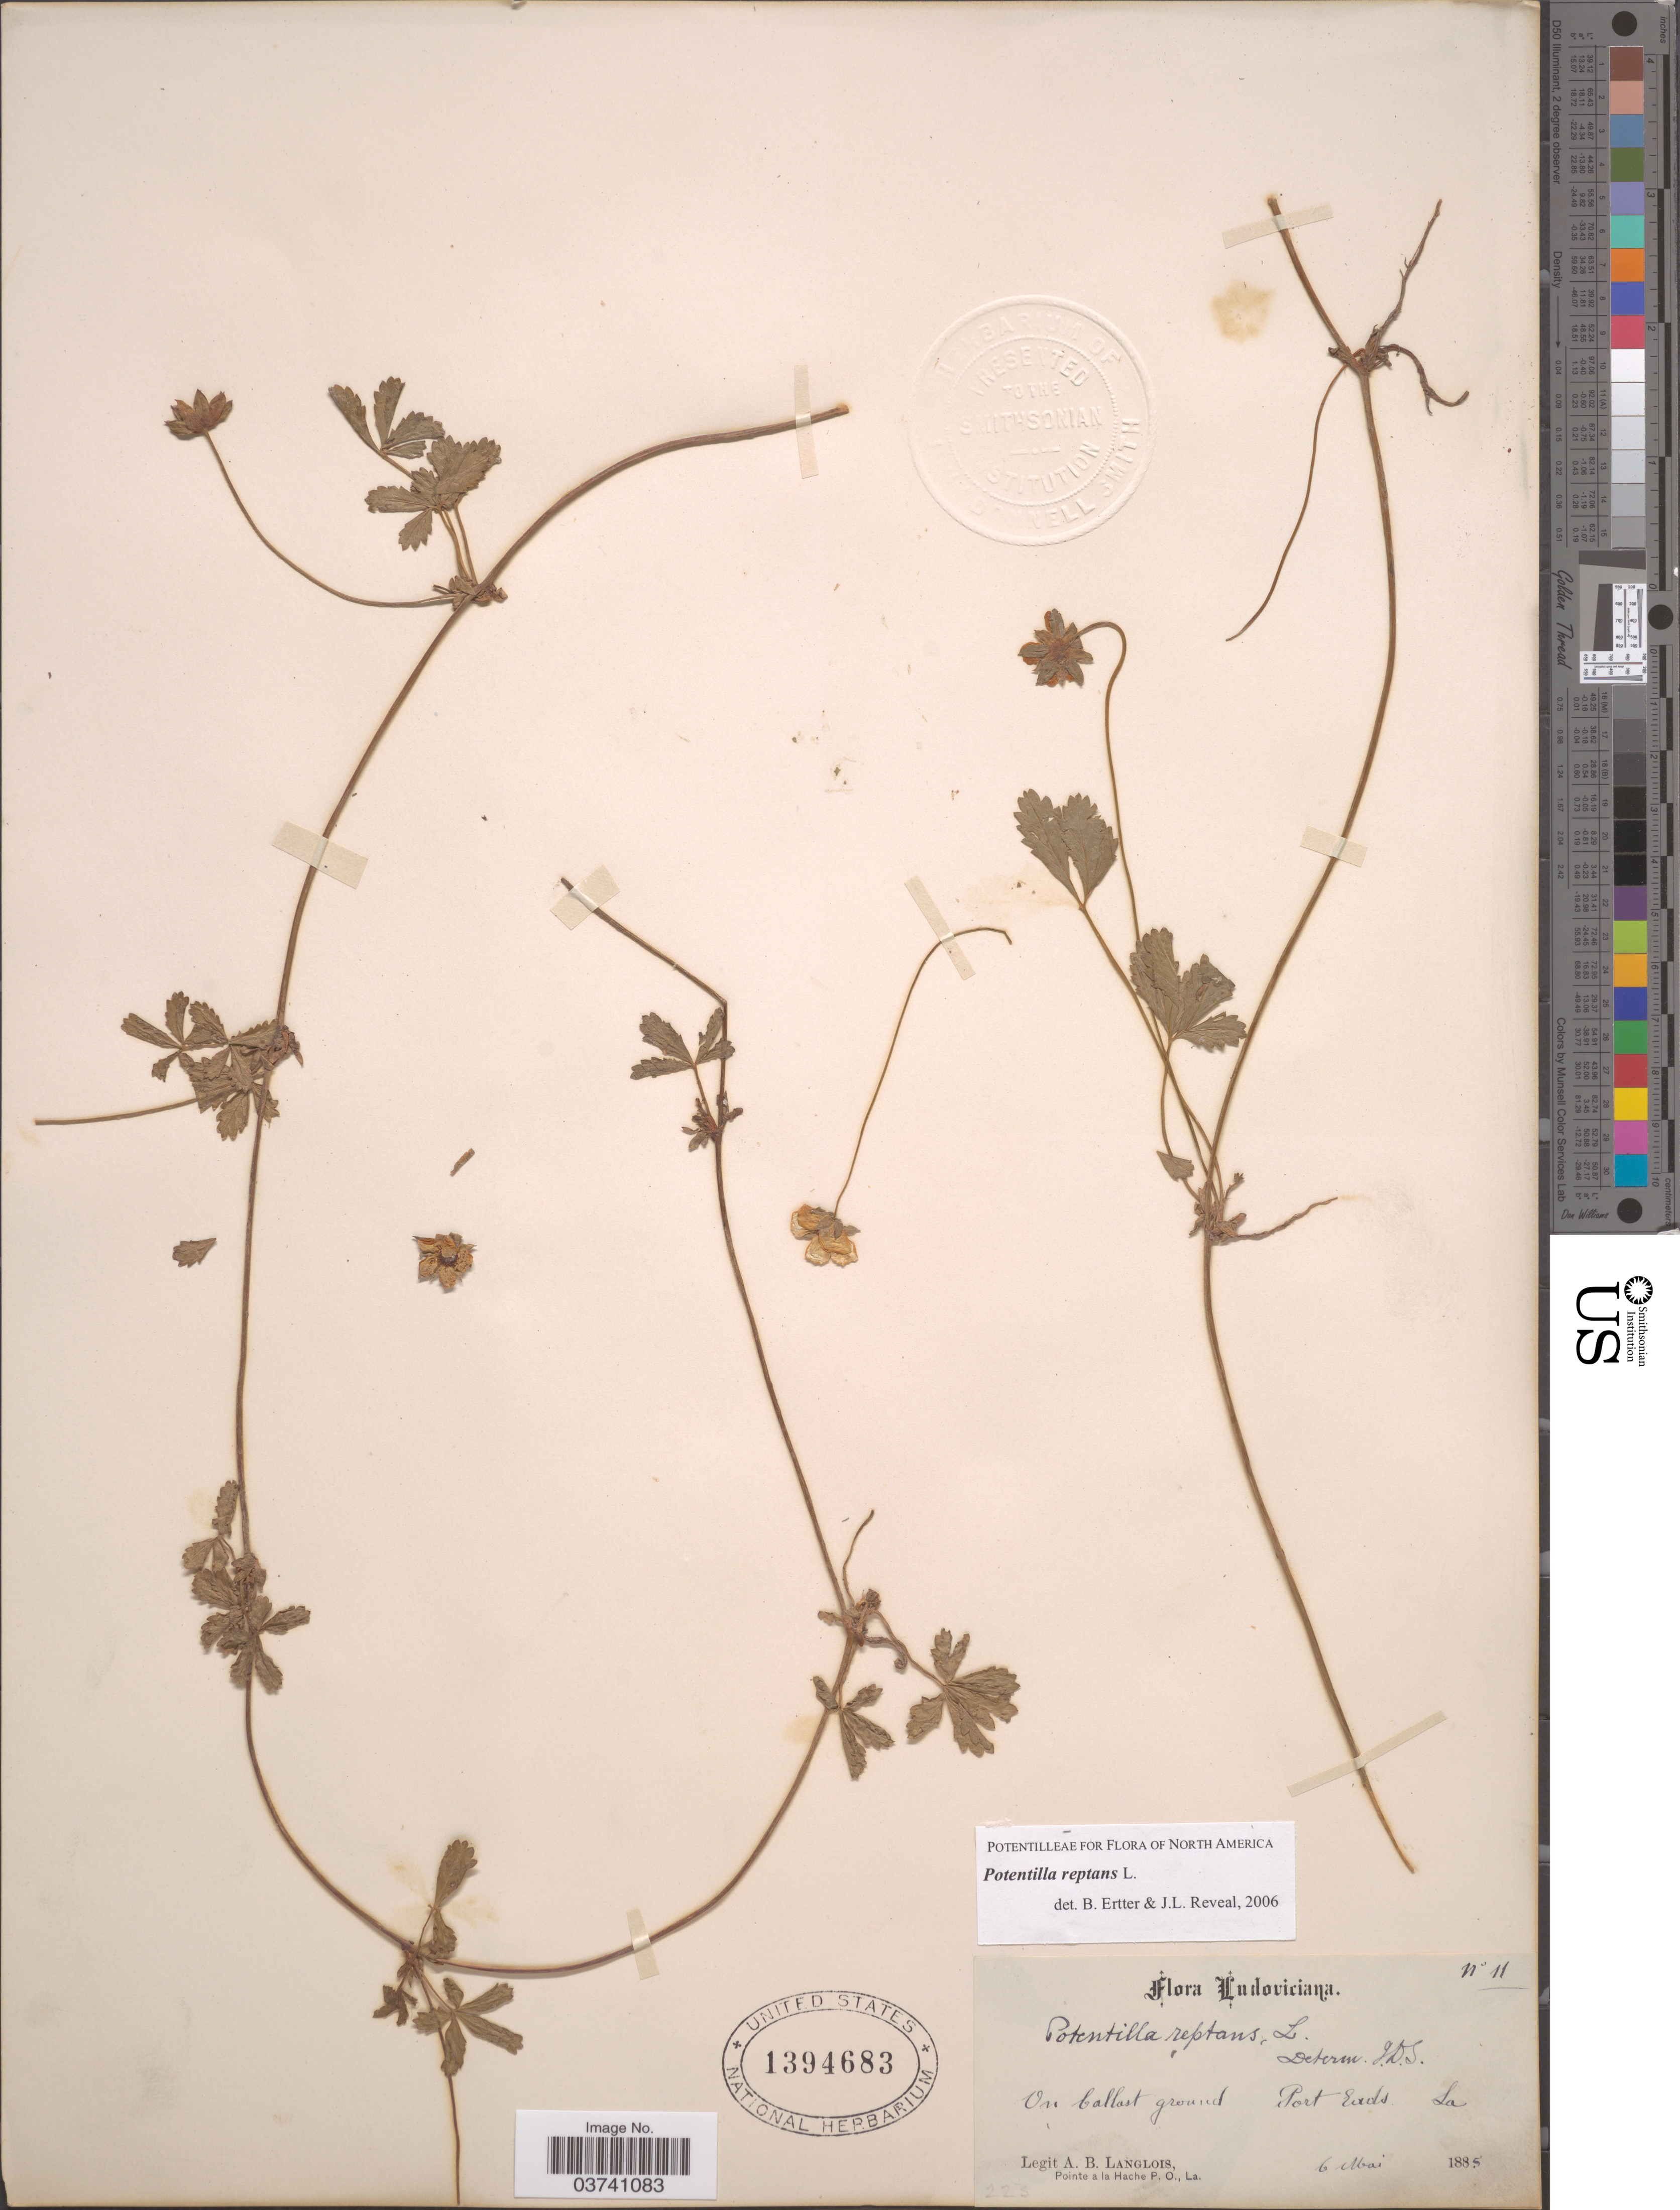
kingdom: Plantae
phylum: Tracheophyta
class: Magnoliopsida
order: Rosales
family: Rosaceae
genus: Potentilla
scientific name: Potentilla reptans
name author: L.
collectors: A. Langlois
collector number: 11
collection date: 1885-05-06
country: United States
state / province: Louisiana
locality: Ludoviciana. On ballast ground, Port Eads.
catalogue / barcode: US 1394683